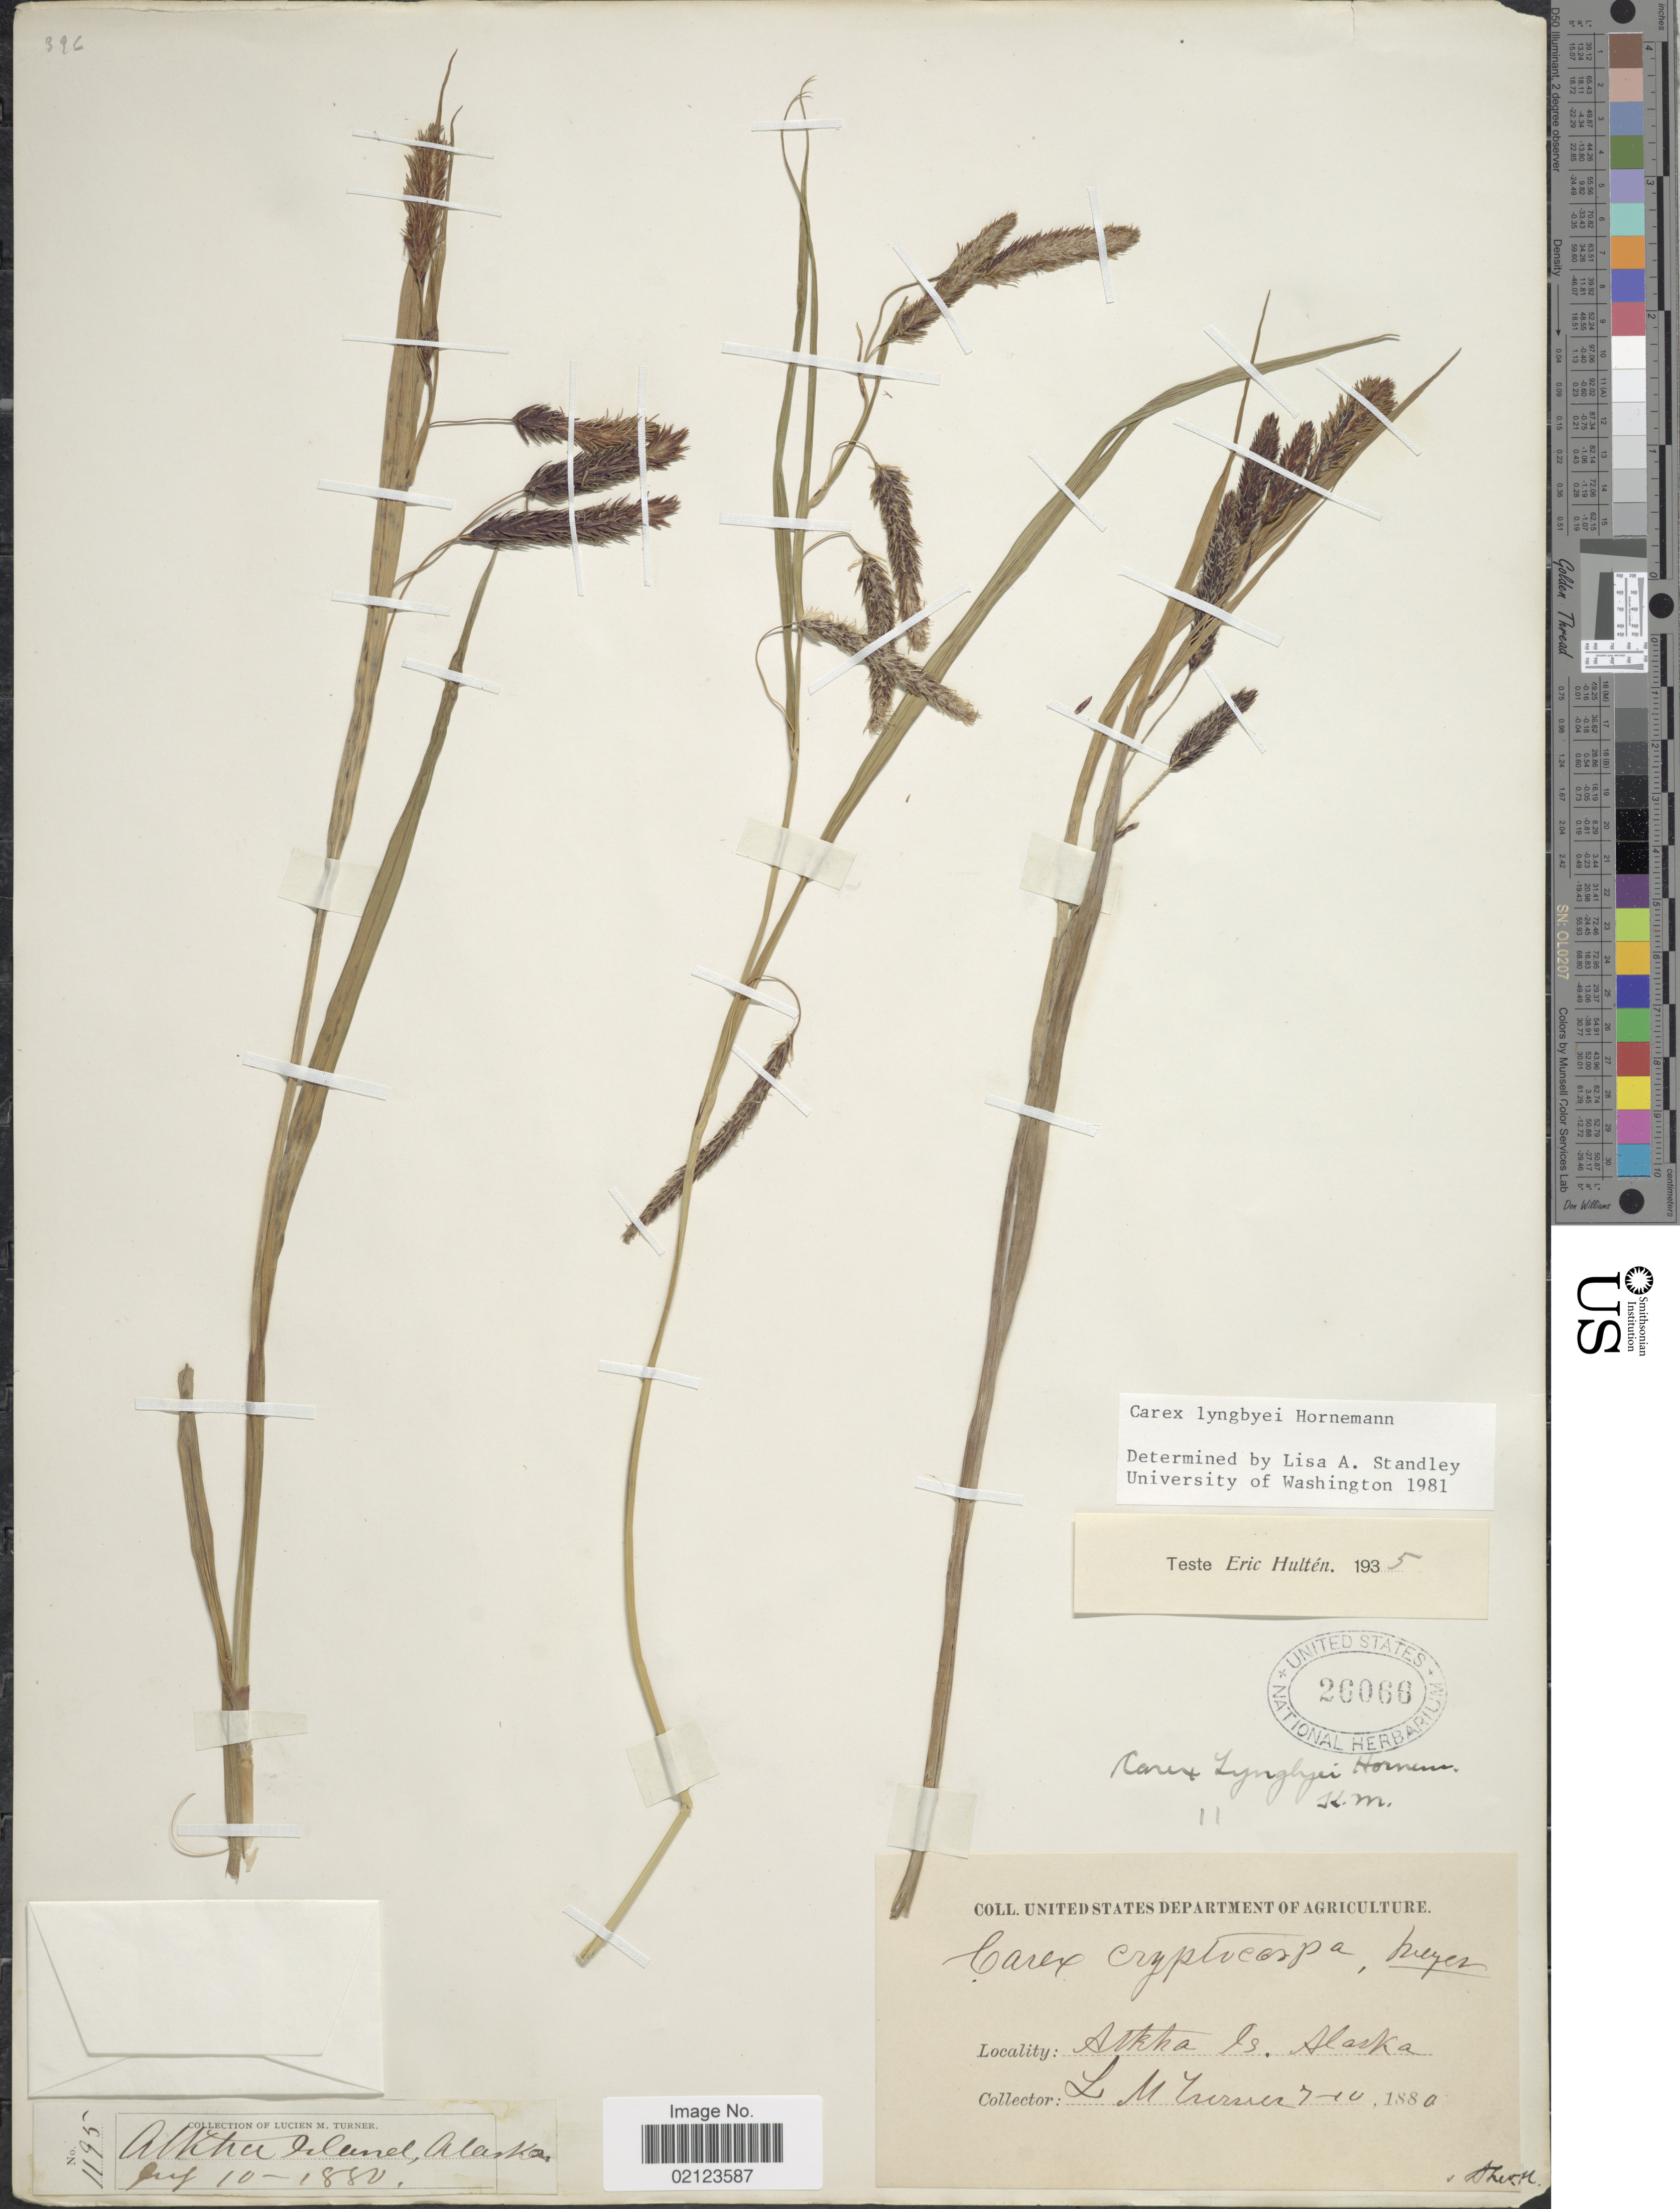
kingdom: Plantae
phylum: Tracheophyta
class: Liliopsida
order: Poales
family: Cyperaceae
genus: Carex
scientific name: Carex lyngbyei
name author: Hornem.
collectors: L. M. Turner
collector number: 1195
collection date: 1880-07-10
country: United States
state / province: Alaska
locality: Atkha Is.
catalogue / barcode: US 26066